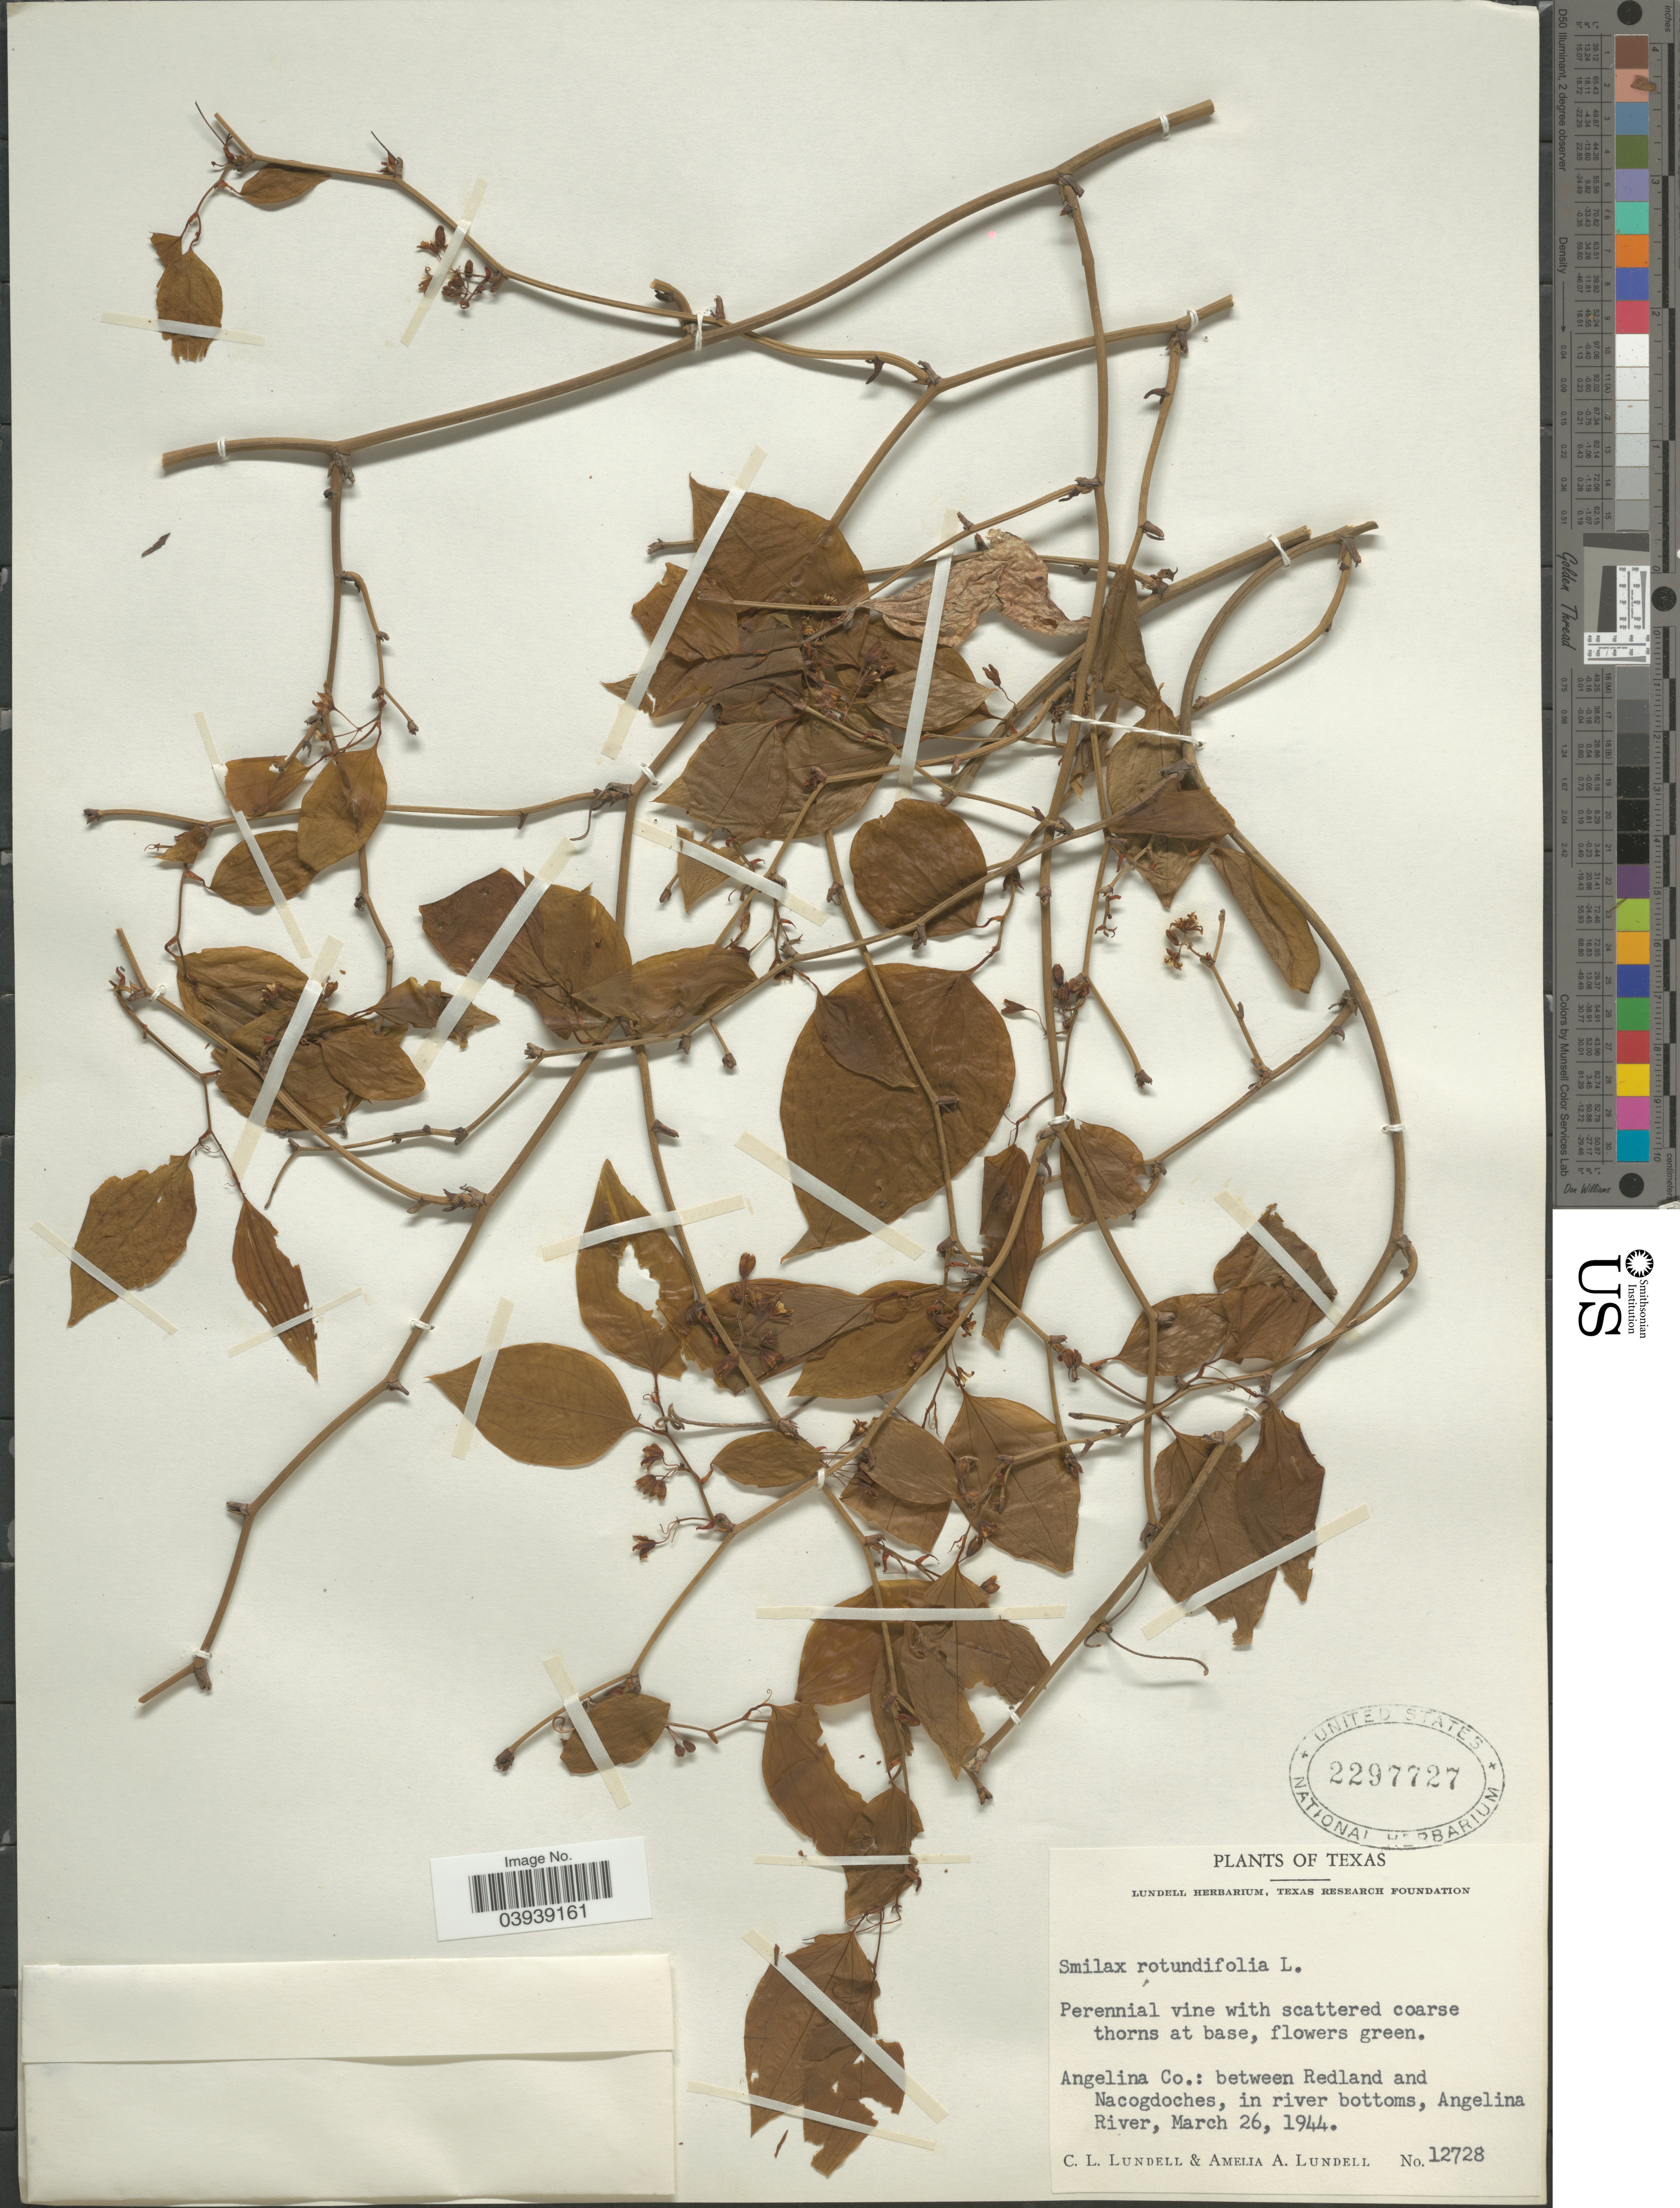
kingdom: Plantae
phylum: Tracheophyta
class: Liliopsida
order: Liliales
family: Smilacaceae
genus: Smilax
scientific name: Smilax rotundifolia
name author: L.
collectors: C. L. Lundell & A. A. Lundell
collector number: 12728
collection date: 1944-03-26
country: United States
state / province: Texas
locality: Angelina Co.: between Redland and Nacogdoches, in river bottoms, Angelina River.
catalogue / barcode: US 2297727